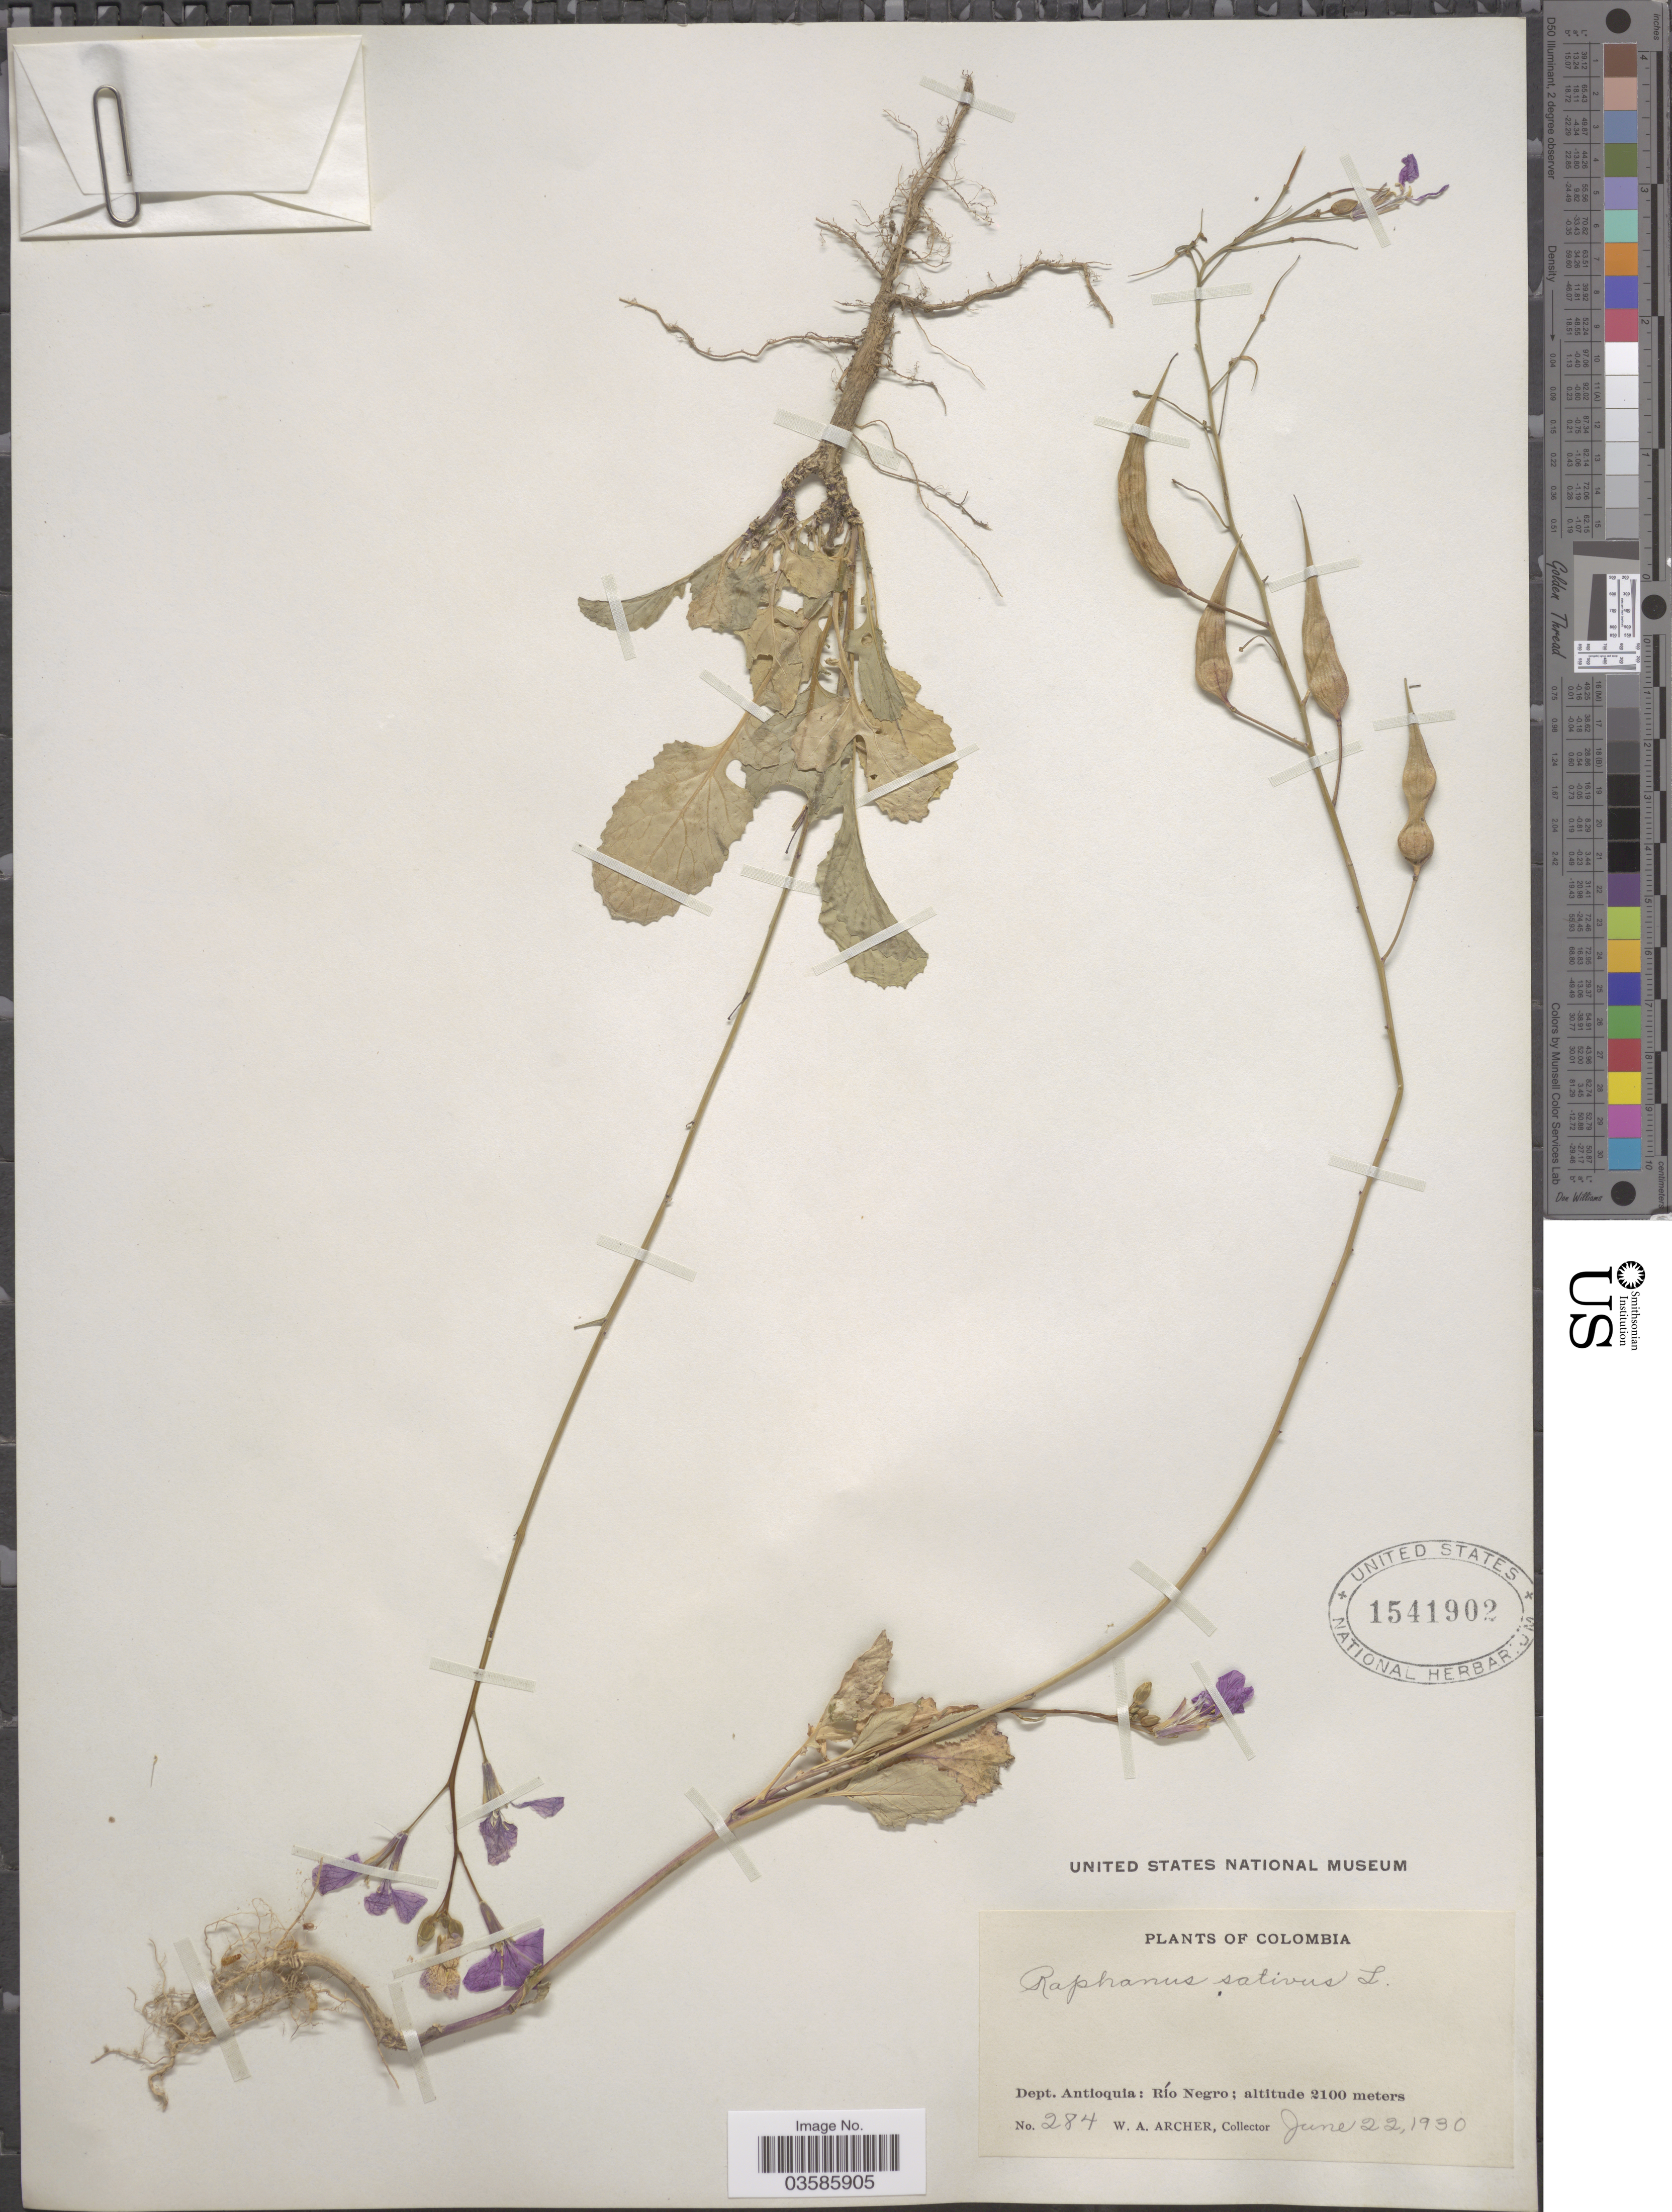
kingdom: Plantae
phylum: Tracheophyta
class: Magnoliopsida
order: Brassicales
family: Brassicaceae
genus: Raphanus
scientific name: Raphanus sativus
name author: L.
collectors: W. Archer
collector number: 284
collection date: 1930-06-22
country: Colombia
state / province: Antioquia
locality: Dept. Antioquia: Río Negro.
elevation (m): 2100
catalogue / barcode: US 1541902